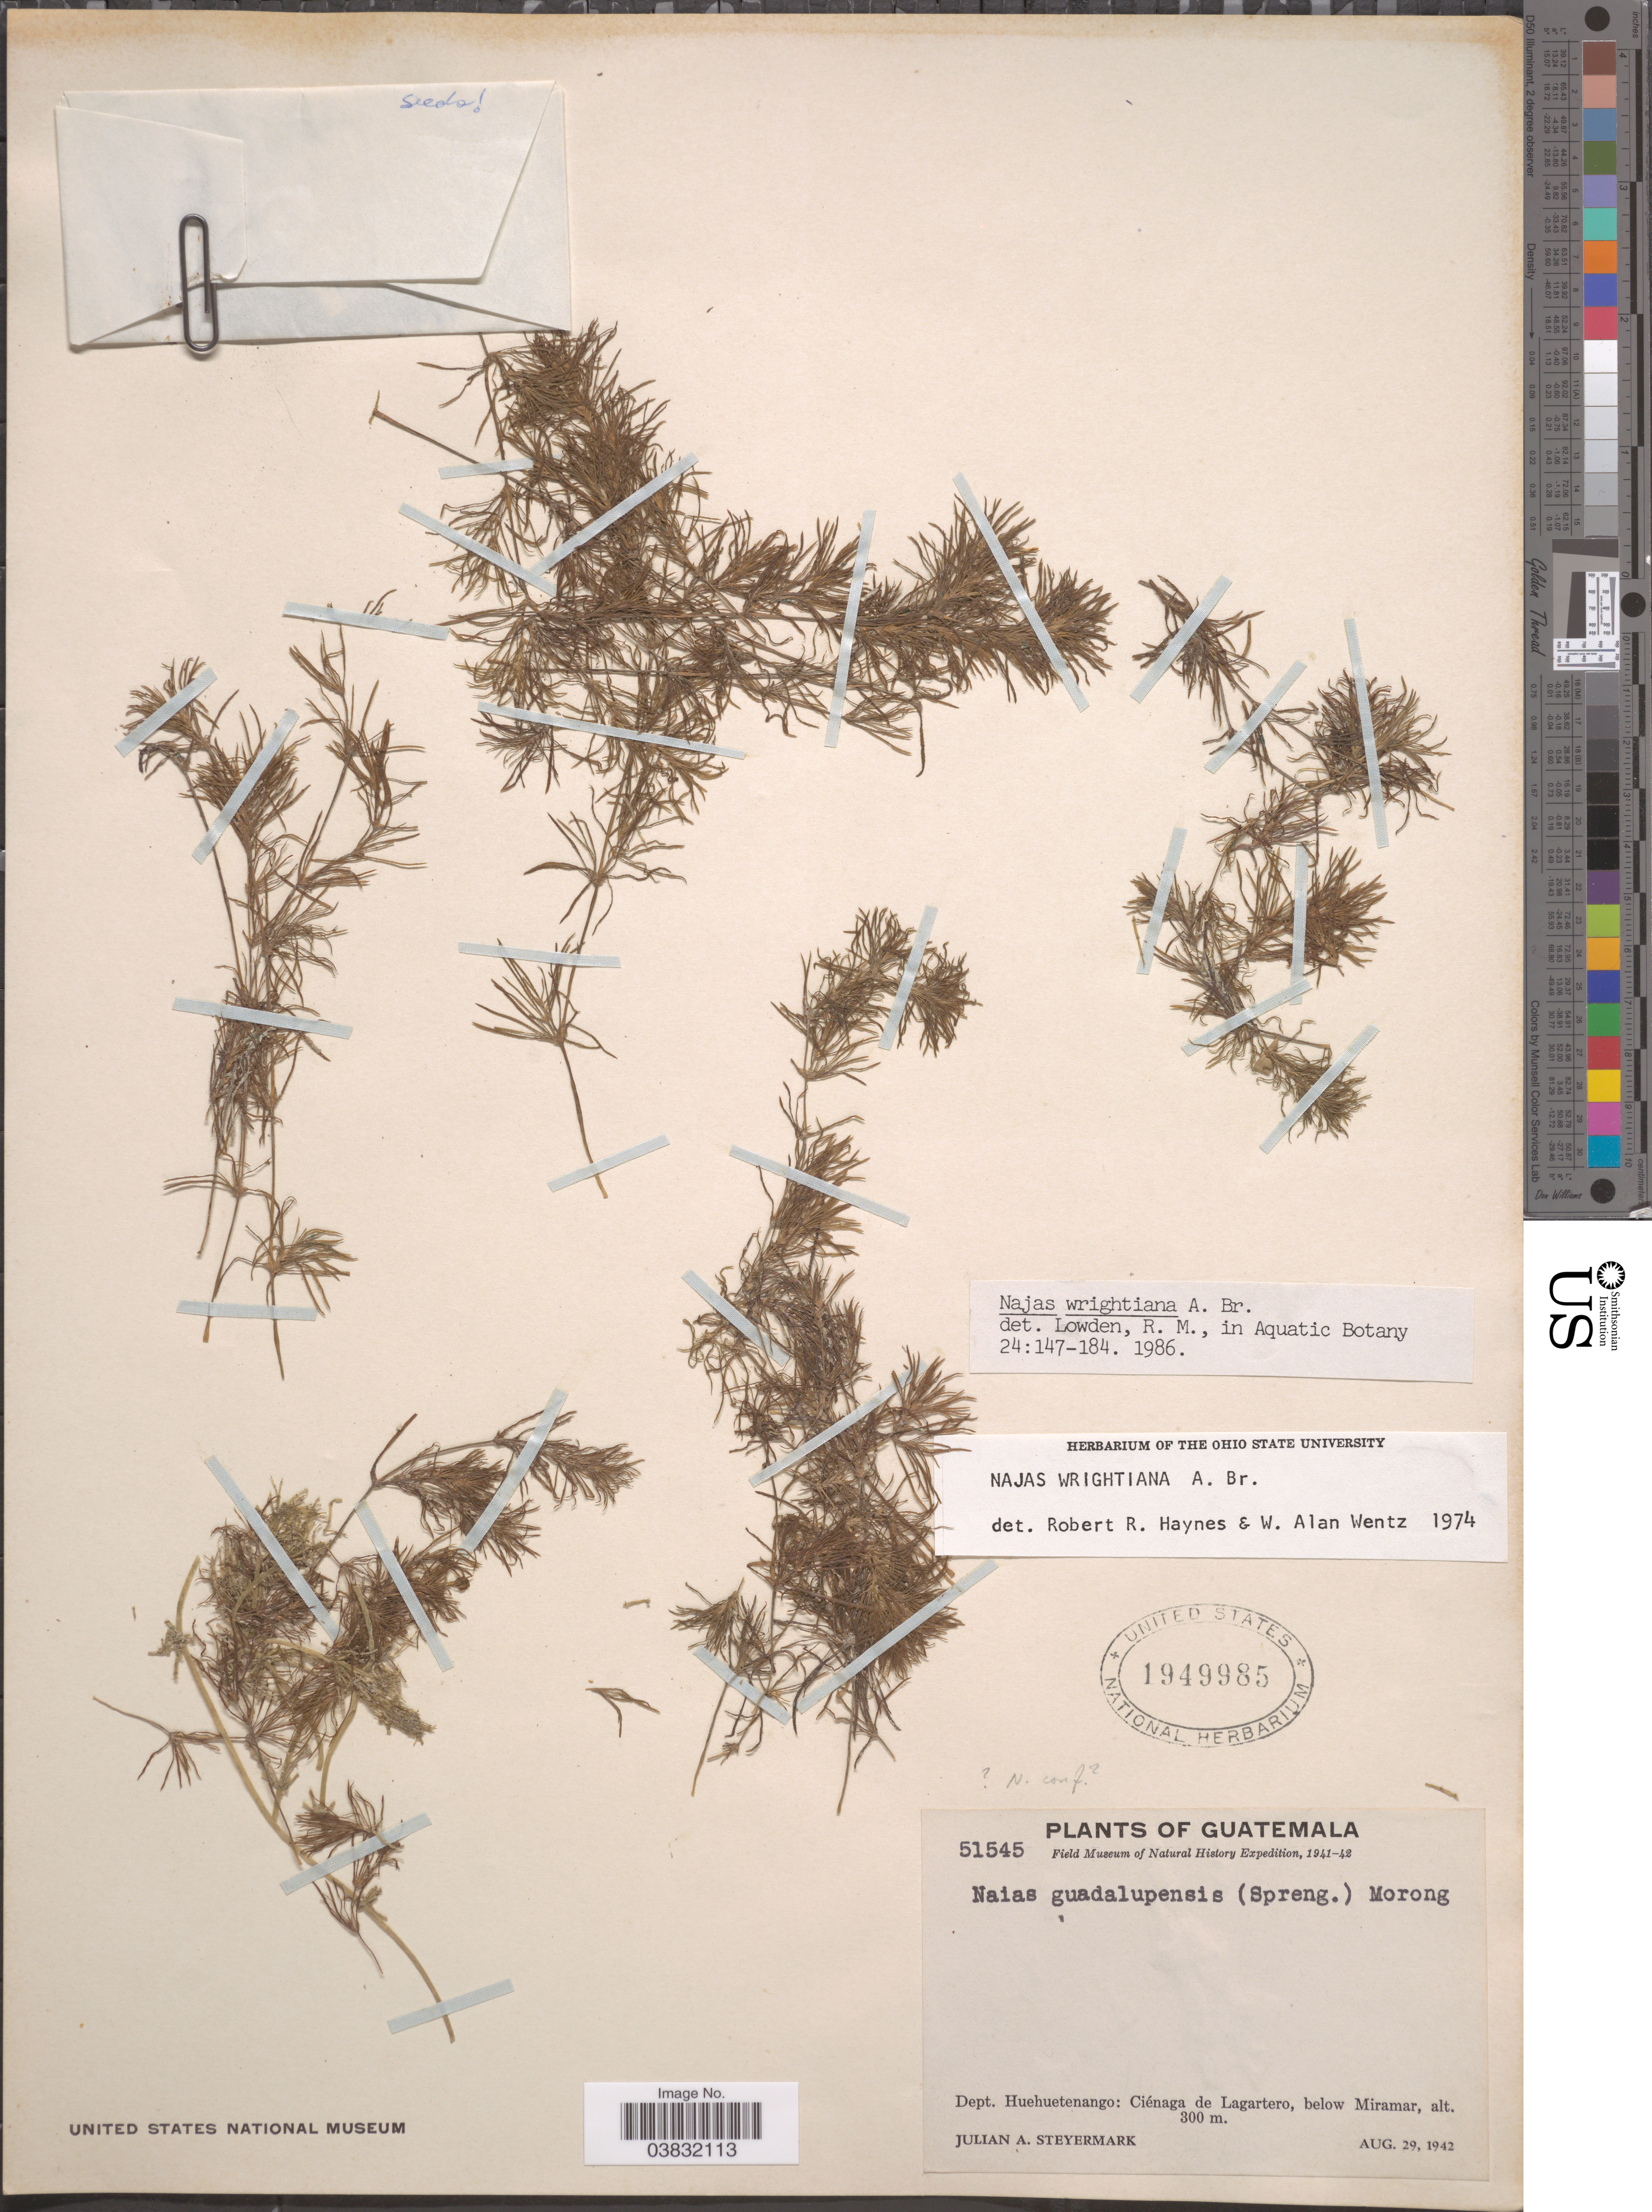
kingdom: Plantae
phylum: Tracheophyta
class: Liliopsida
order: Alismatales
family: Hydrocharitaceae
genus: Najas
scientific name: Najas wrightiana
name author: A. Braun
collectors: J. Steyermark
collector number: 51545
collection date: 1942-08-29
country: Guatemala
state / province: Huehuetenango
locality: Dept. Huehuetenango: Ciénaga de Lagartero, below Miramar.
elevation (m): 300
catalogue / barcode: US 1949985